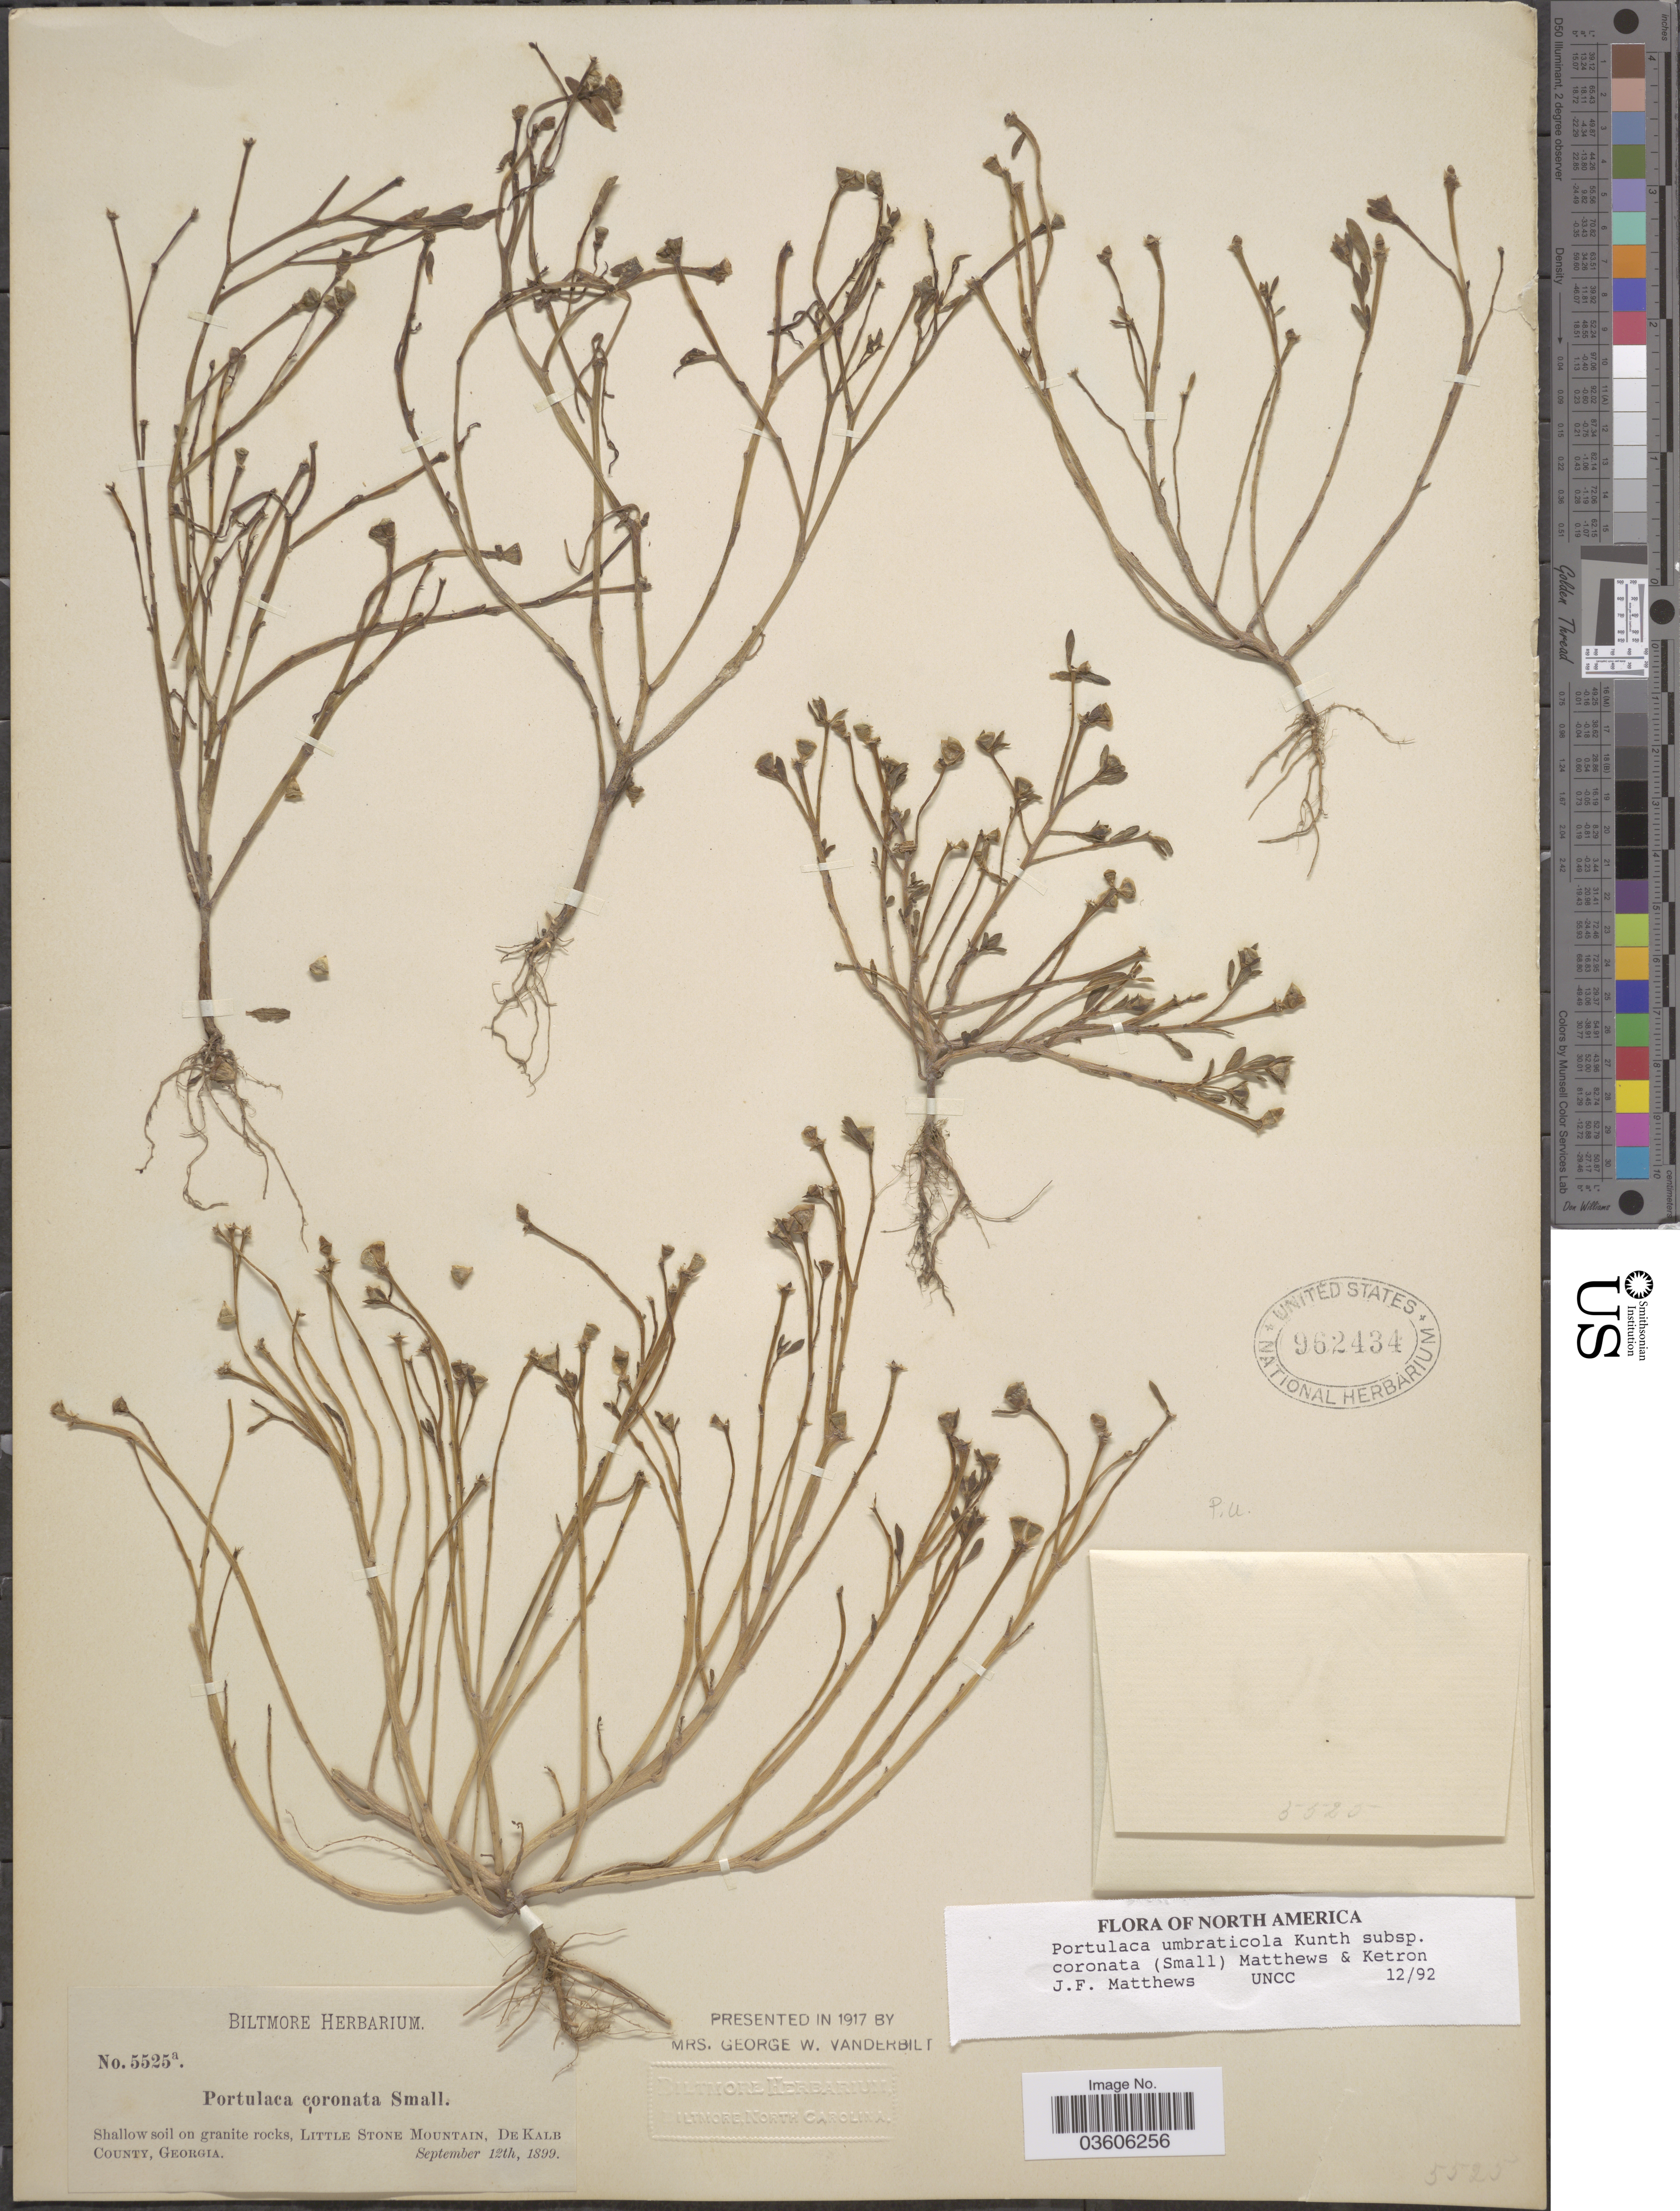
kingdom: Plantae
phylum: Tracheophyta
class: Magnoliopsida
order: Caryophyllales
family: Portulacaceae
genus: Portulaca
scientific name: Portulaca umbraticola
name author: Kunth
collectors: ex herb. Biltmore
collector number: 5525a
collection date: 1899-09-12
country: United States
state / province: Georgia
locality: Little Stone Mountain, De Kalb County.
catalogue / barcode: US 962434